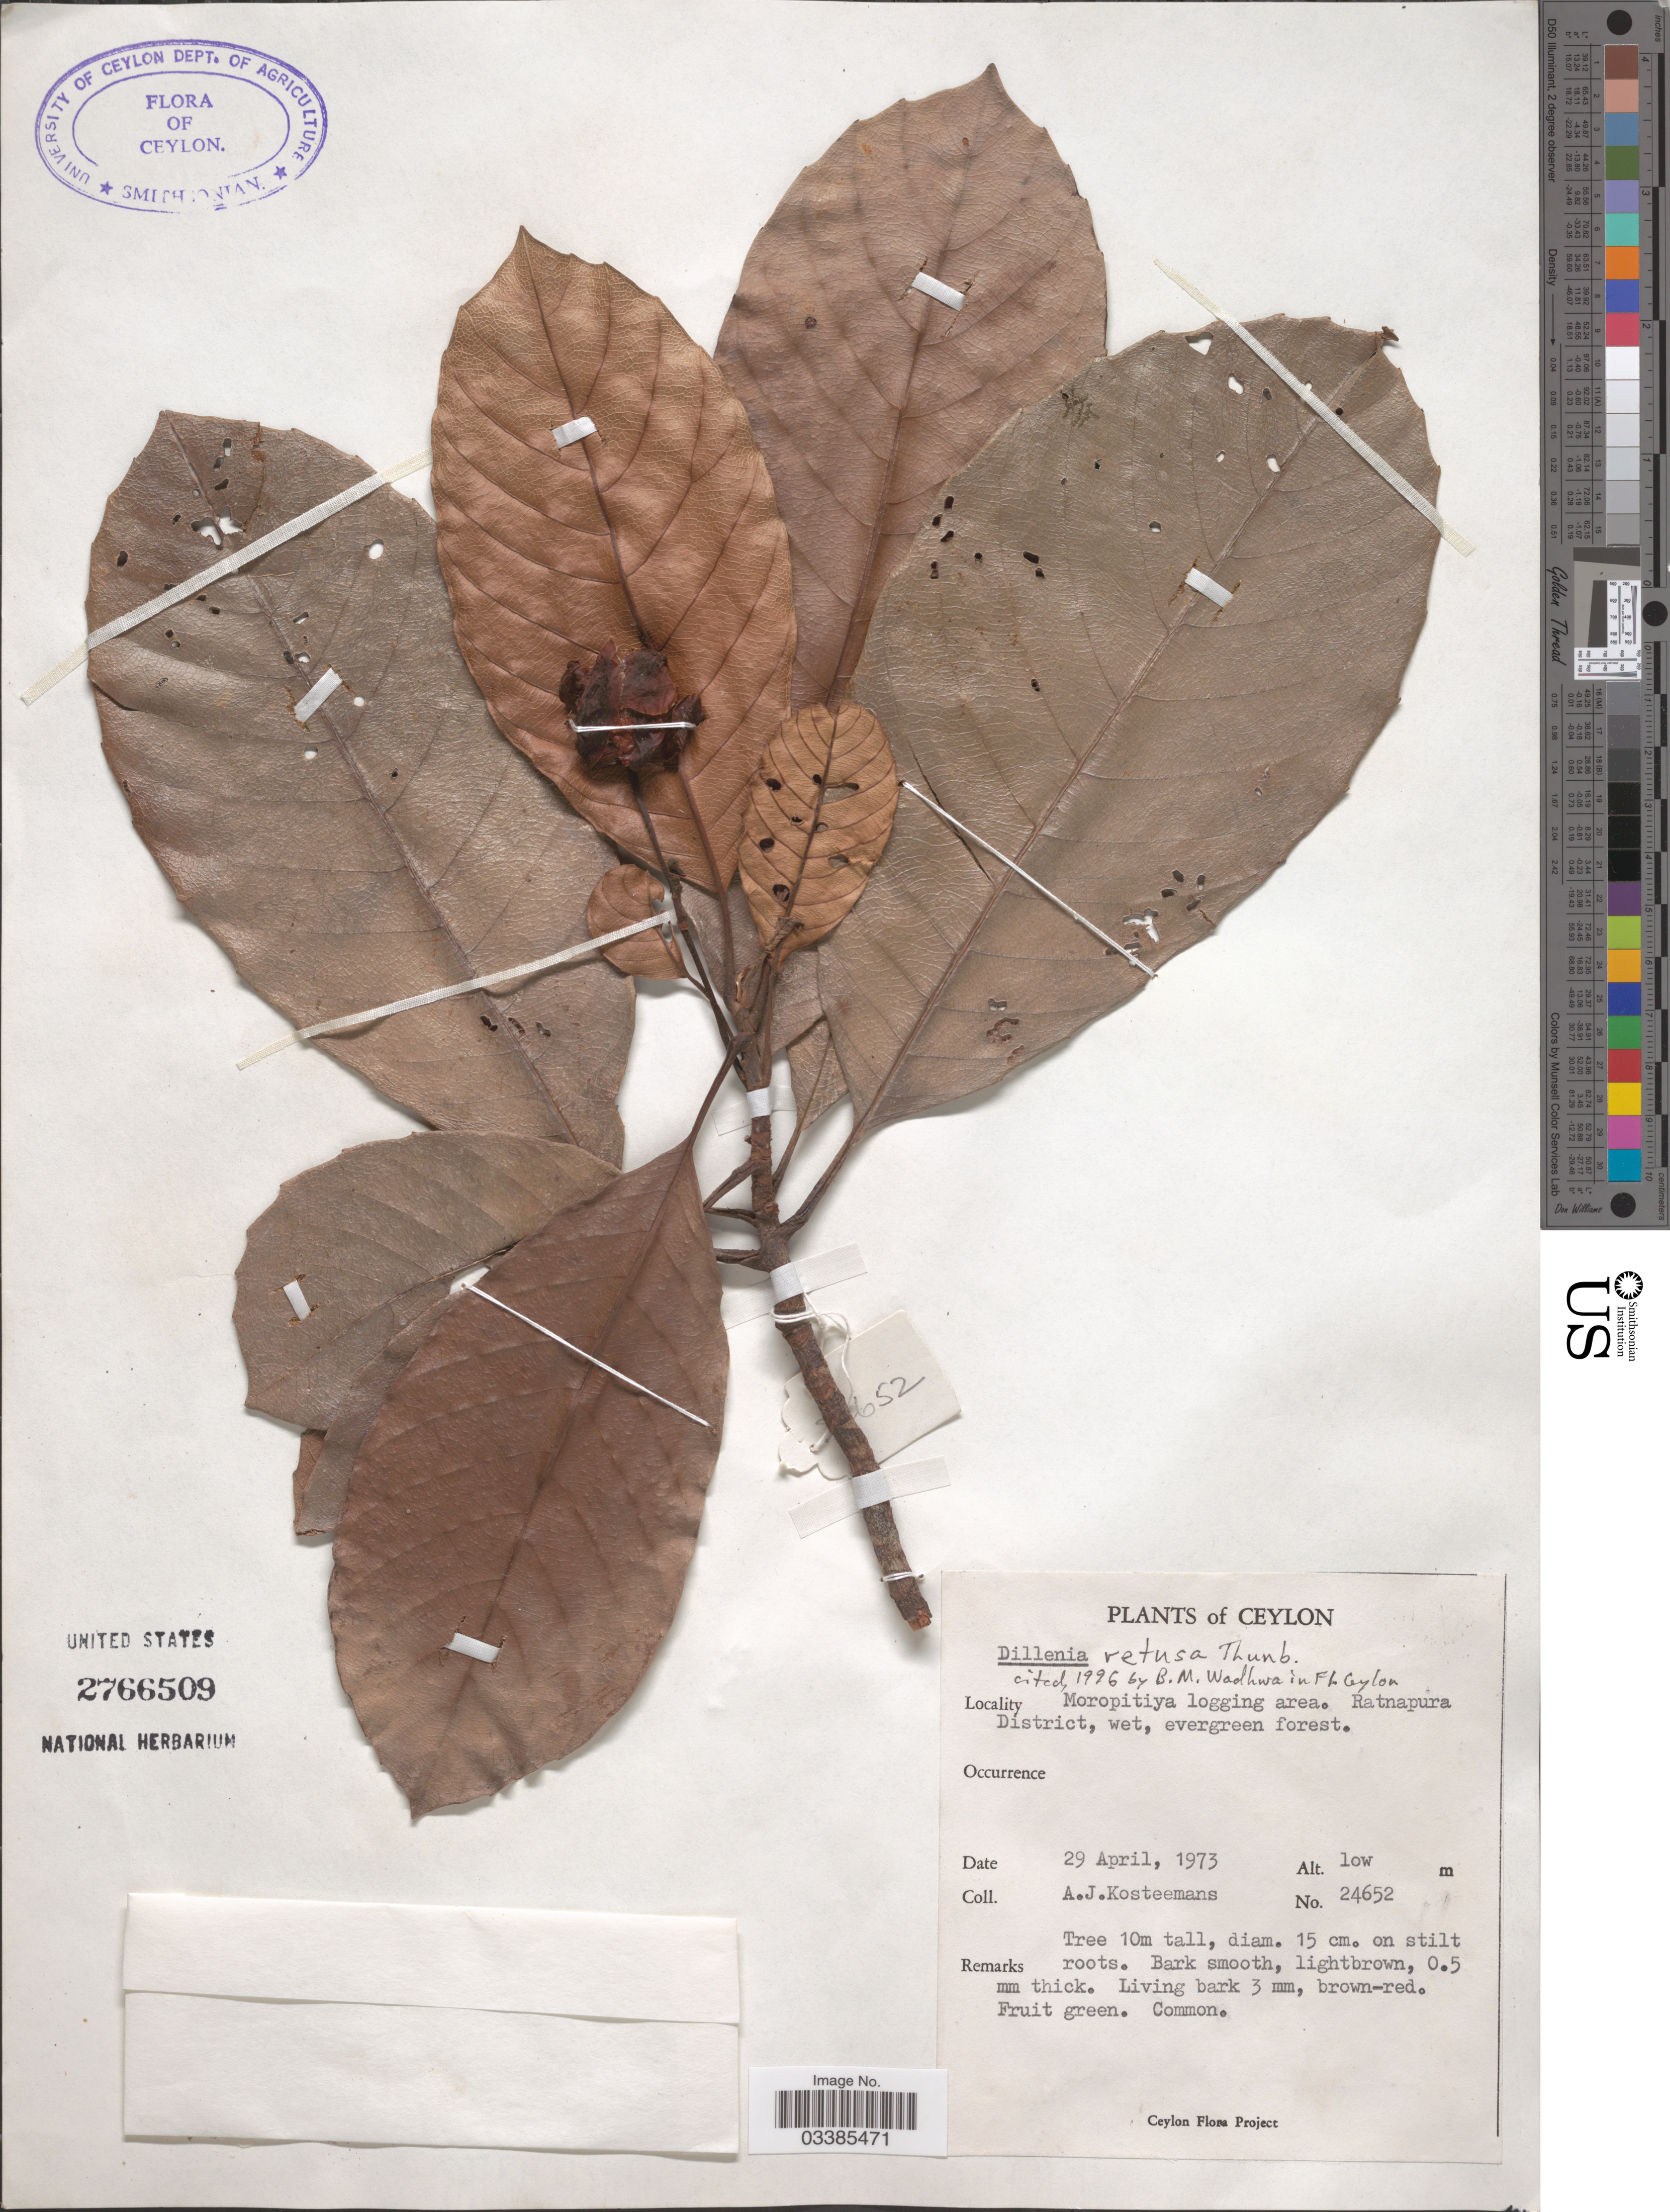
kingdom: Plantae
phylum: Tracheophyta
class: Magnoliopsida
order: Dilleniales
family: Dilleniaceae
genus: Dillenia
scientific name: Dillenia retusa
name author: Thunb.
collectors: A. Kostermans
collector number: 24652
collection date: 1973-04-29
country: Sri Lanka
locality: Ceylon. Moropitiya logging area. Ratnapura District, wet, evergreen forest.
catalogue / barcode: US 2766509